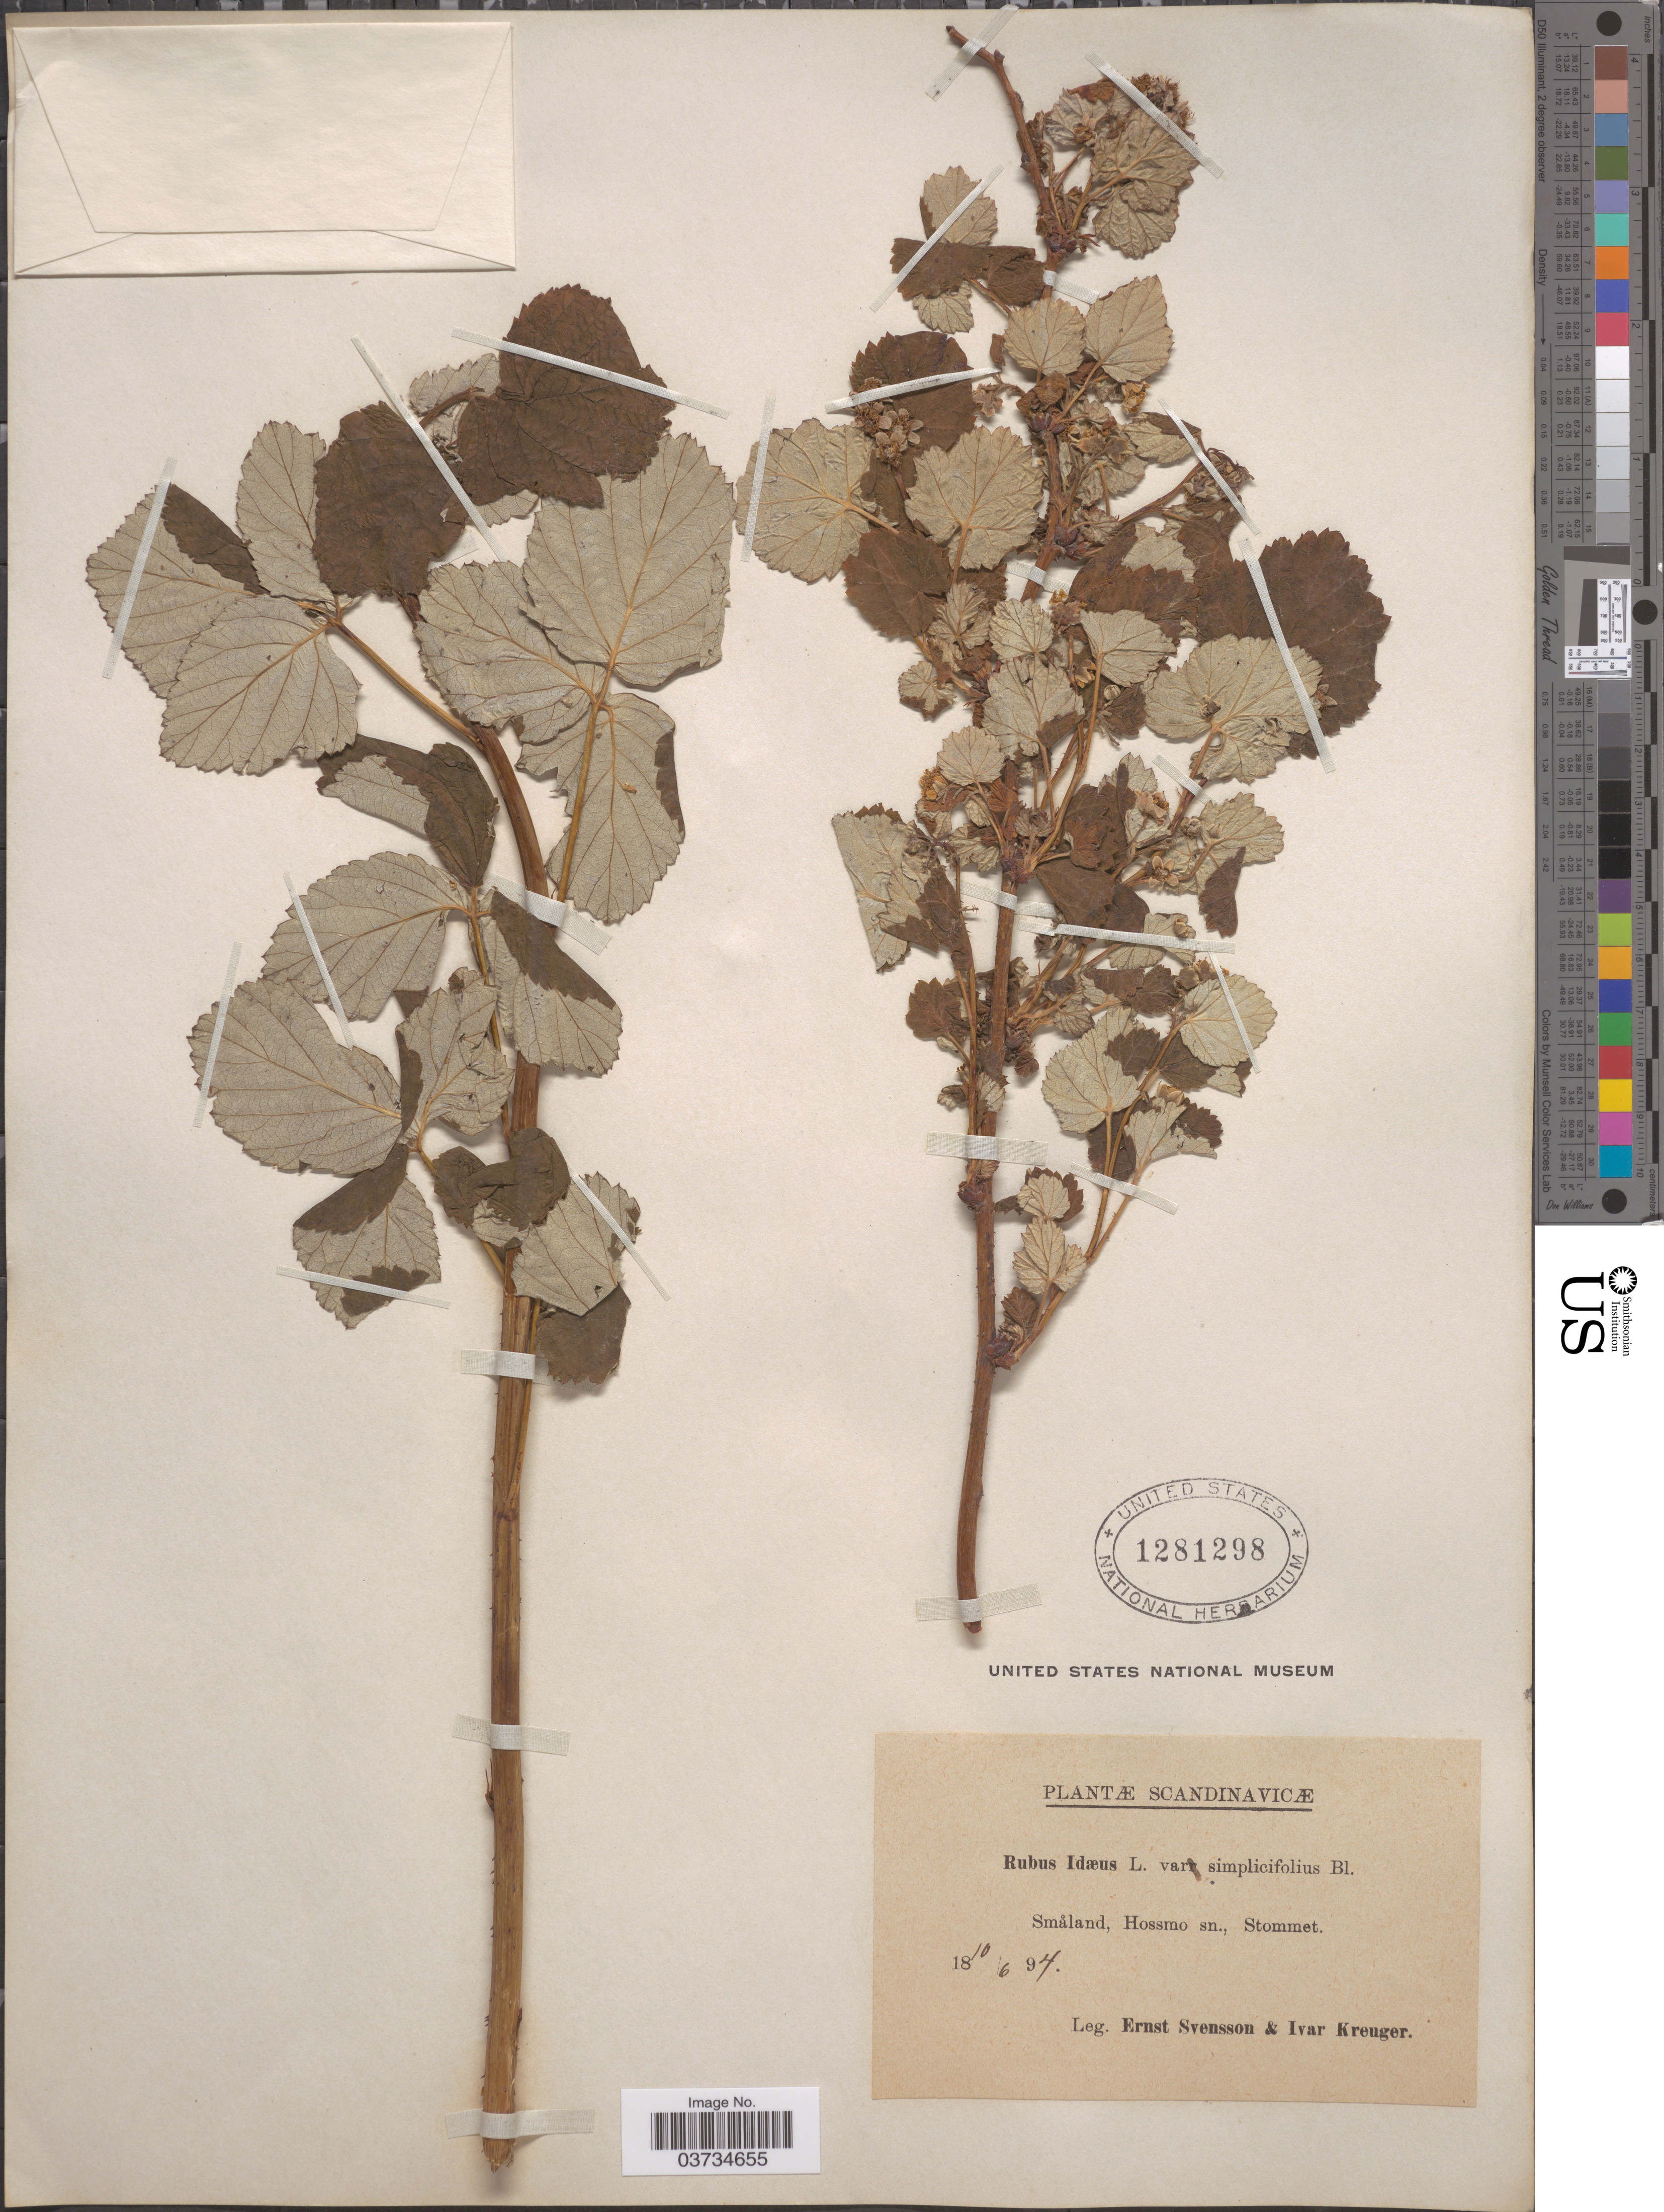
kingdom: Plantae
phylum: Tracheophyta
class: Magnoliopsida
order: Rosales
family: Rosaceae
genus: Rubus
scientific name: Rubus idaeus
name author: L.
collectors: E. Svensson & I. Kolomoitseva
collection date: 1894-06-10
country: Sweden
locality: Scandinavicæ. Småland, Hossmo, sn., Stommet.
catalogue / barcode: US 1281298